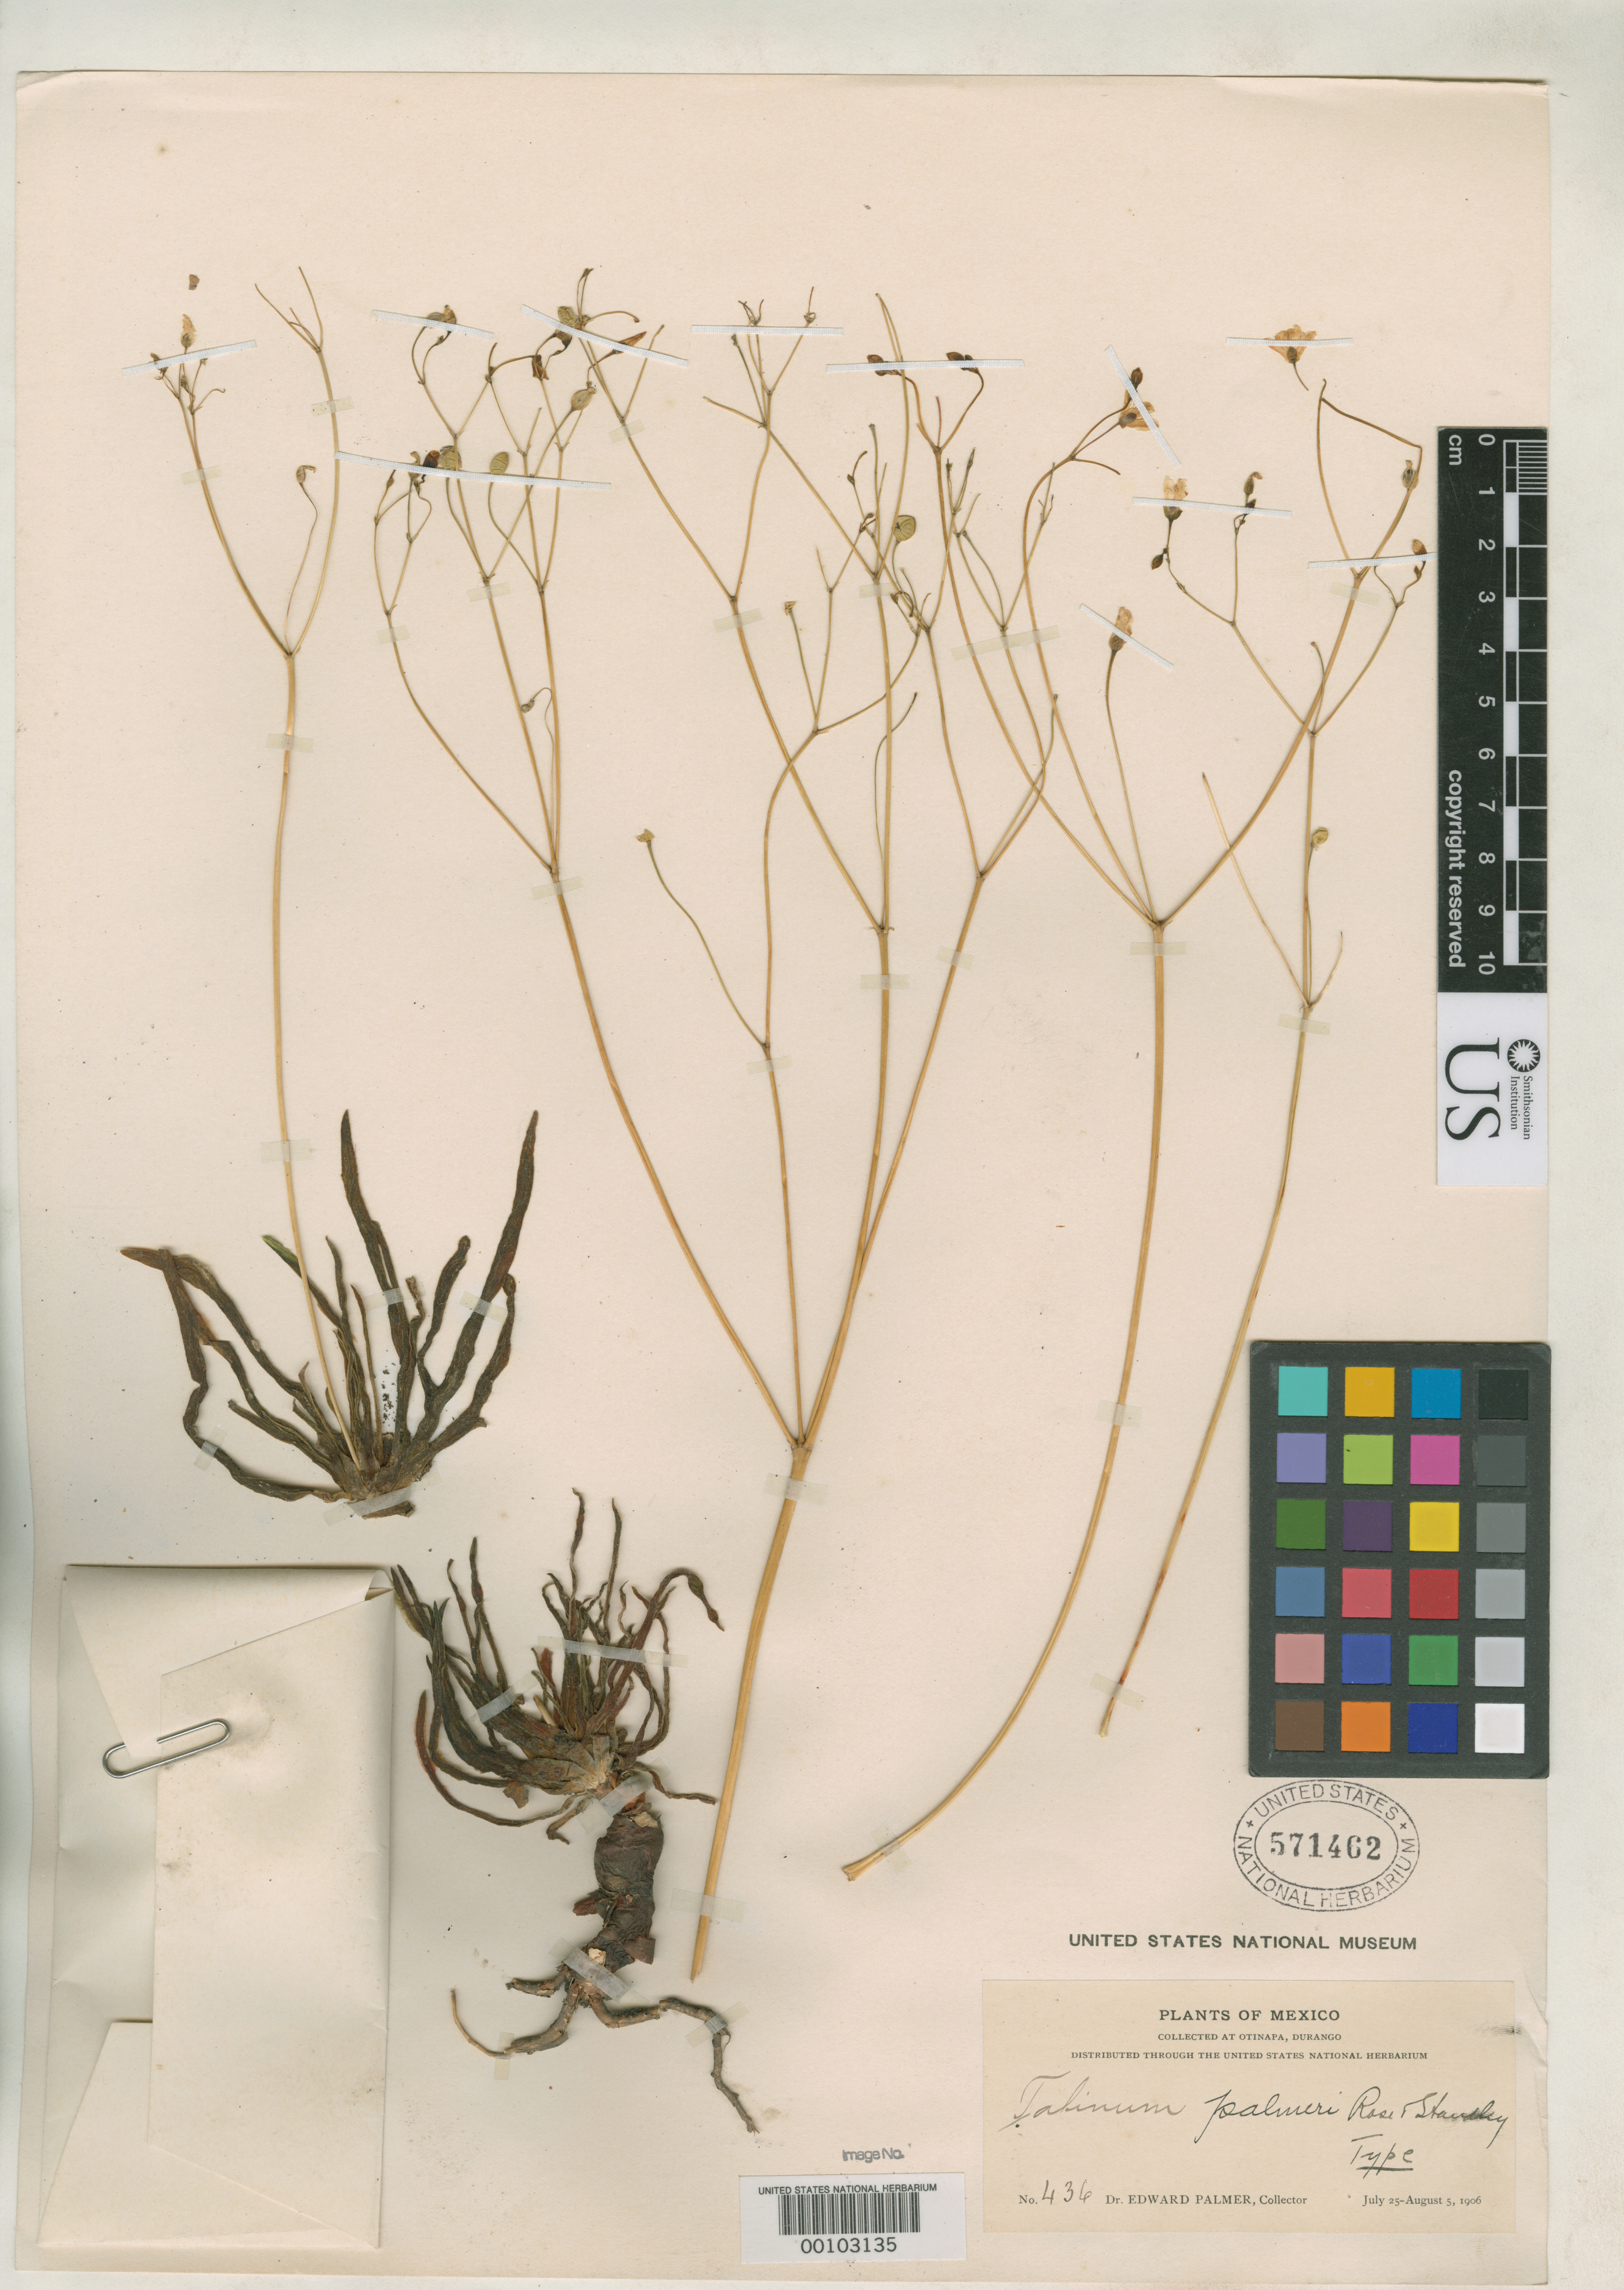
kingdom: Plantae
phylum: Tracheophyta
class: Magnoliopsida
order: Caryophyllales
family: Talinaceae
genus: Talinum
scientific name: Talinum palmeri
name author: Rose & Standl.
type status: Holotype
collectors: E. Palmer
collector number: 436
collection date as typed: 25 Jul 1906 to 05 Aug 1906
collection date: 1906-07-25/1906-08-05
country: Mexico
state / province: Durango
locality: Otinapa.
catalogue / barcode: US 571462